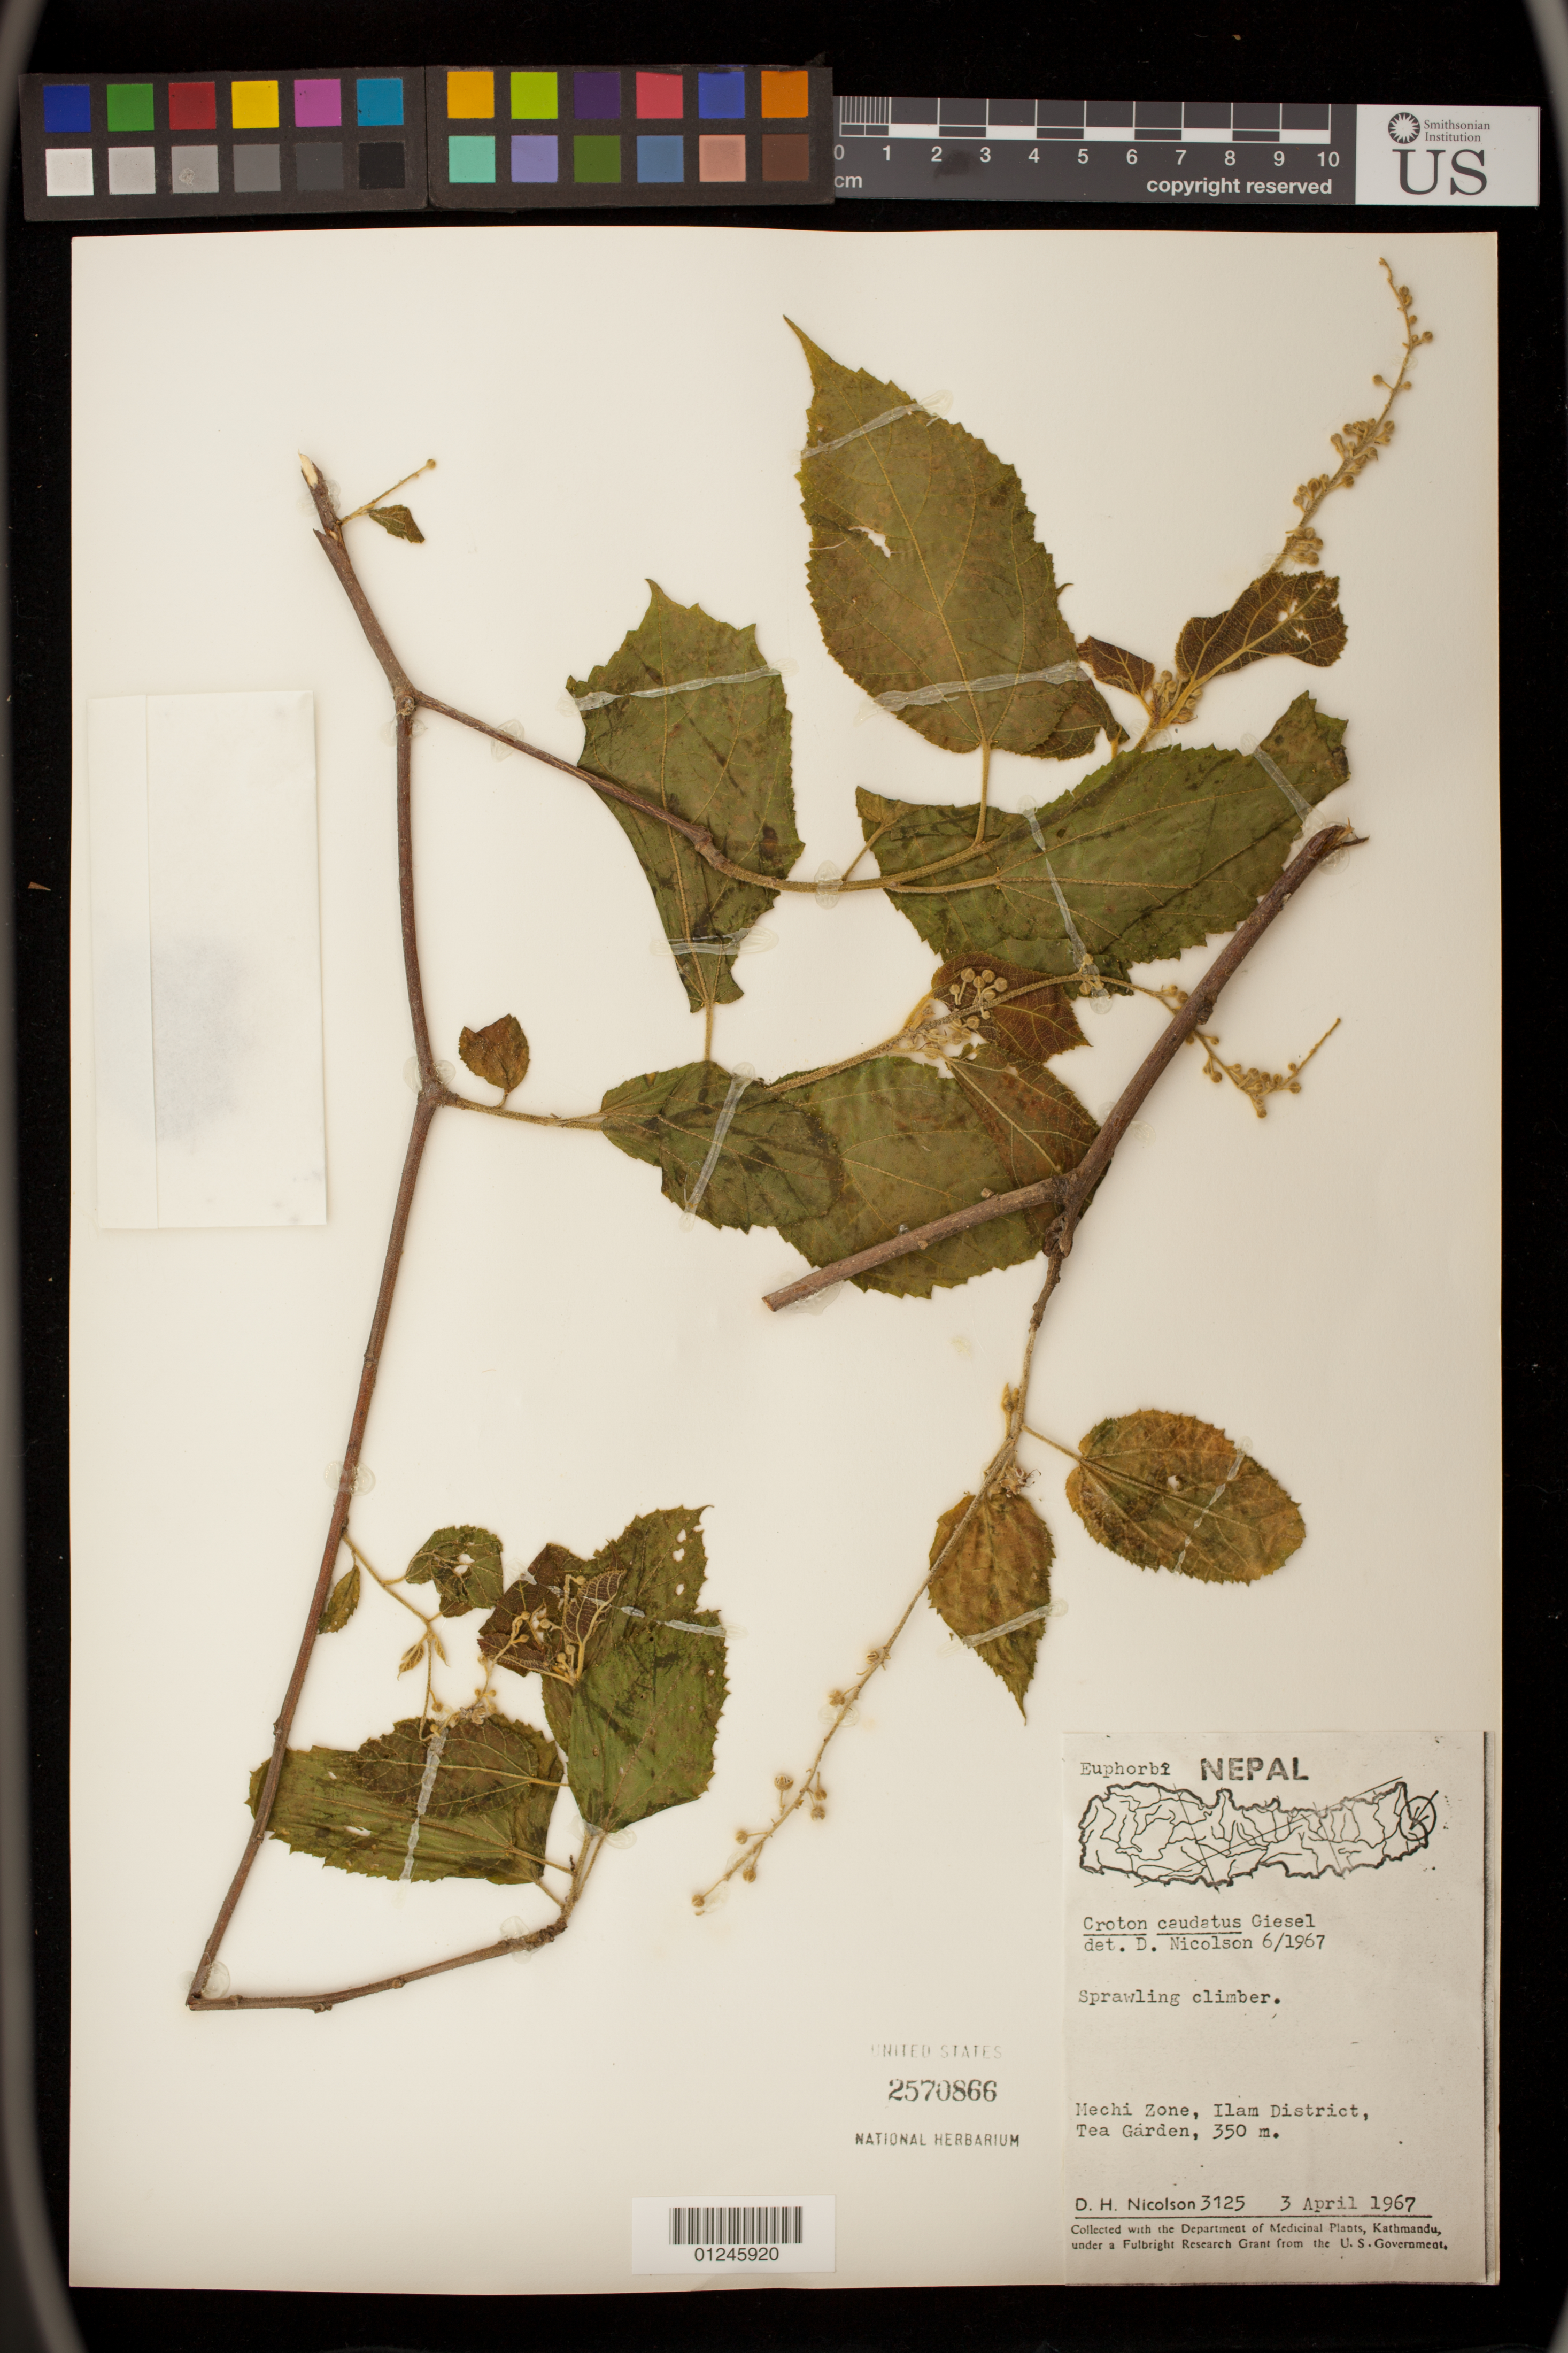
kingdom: Plantae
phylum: Tracheophyta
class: Magnoliopsida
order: Malpighiales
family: Euphorbiaceae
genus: Croton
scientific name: Croton caudatus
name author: Geiseler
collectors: D. H. Nicolson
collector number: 3125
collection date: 1967-04-03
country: Nepal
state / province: Eastern Region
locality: Mechi Zone, Ilam District, Tea Garden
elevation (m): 350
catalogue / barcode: US 2570866